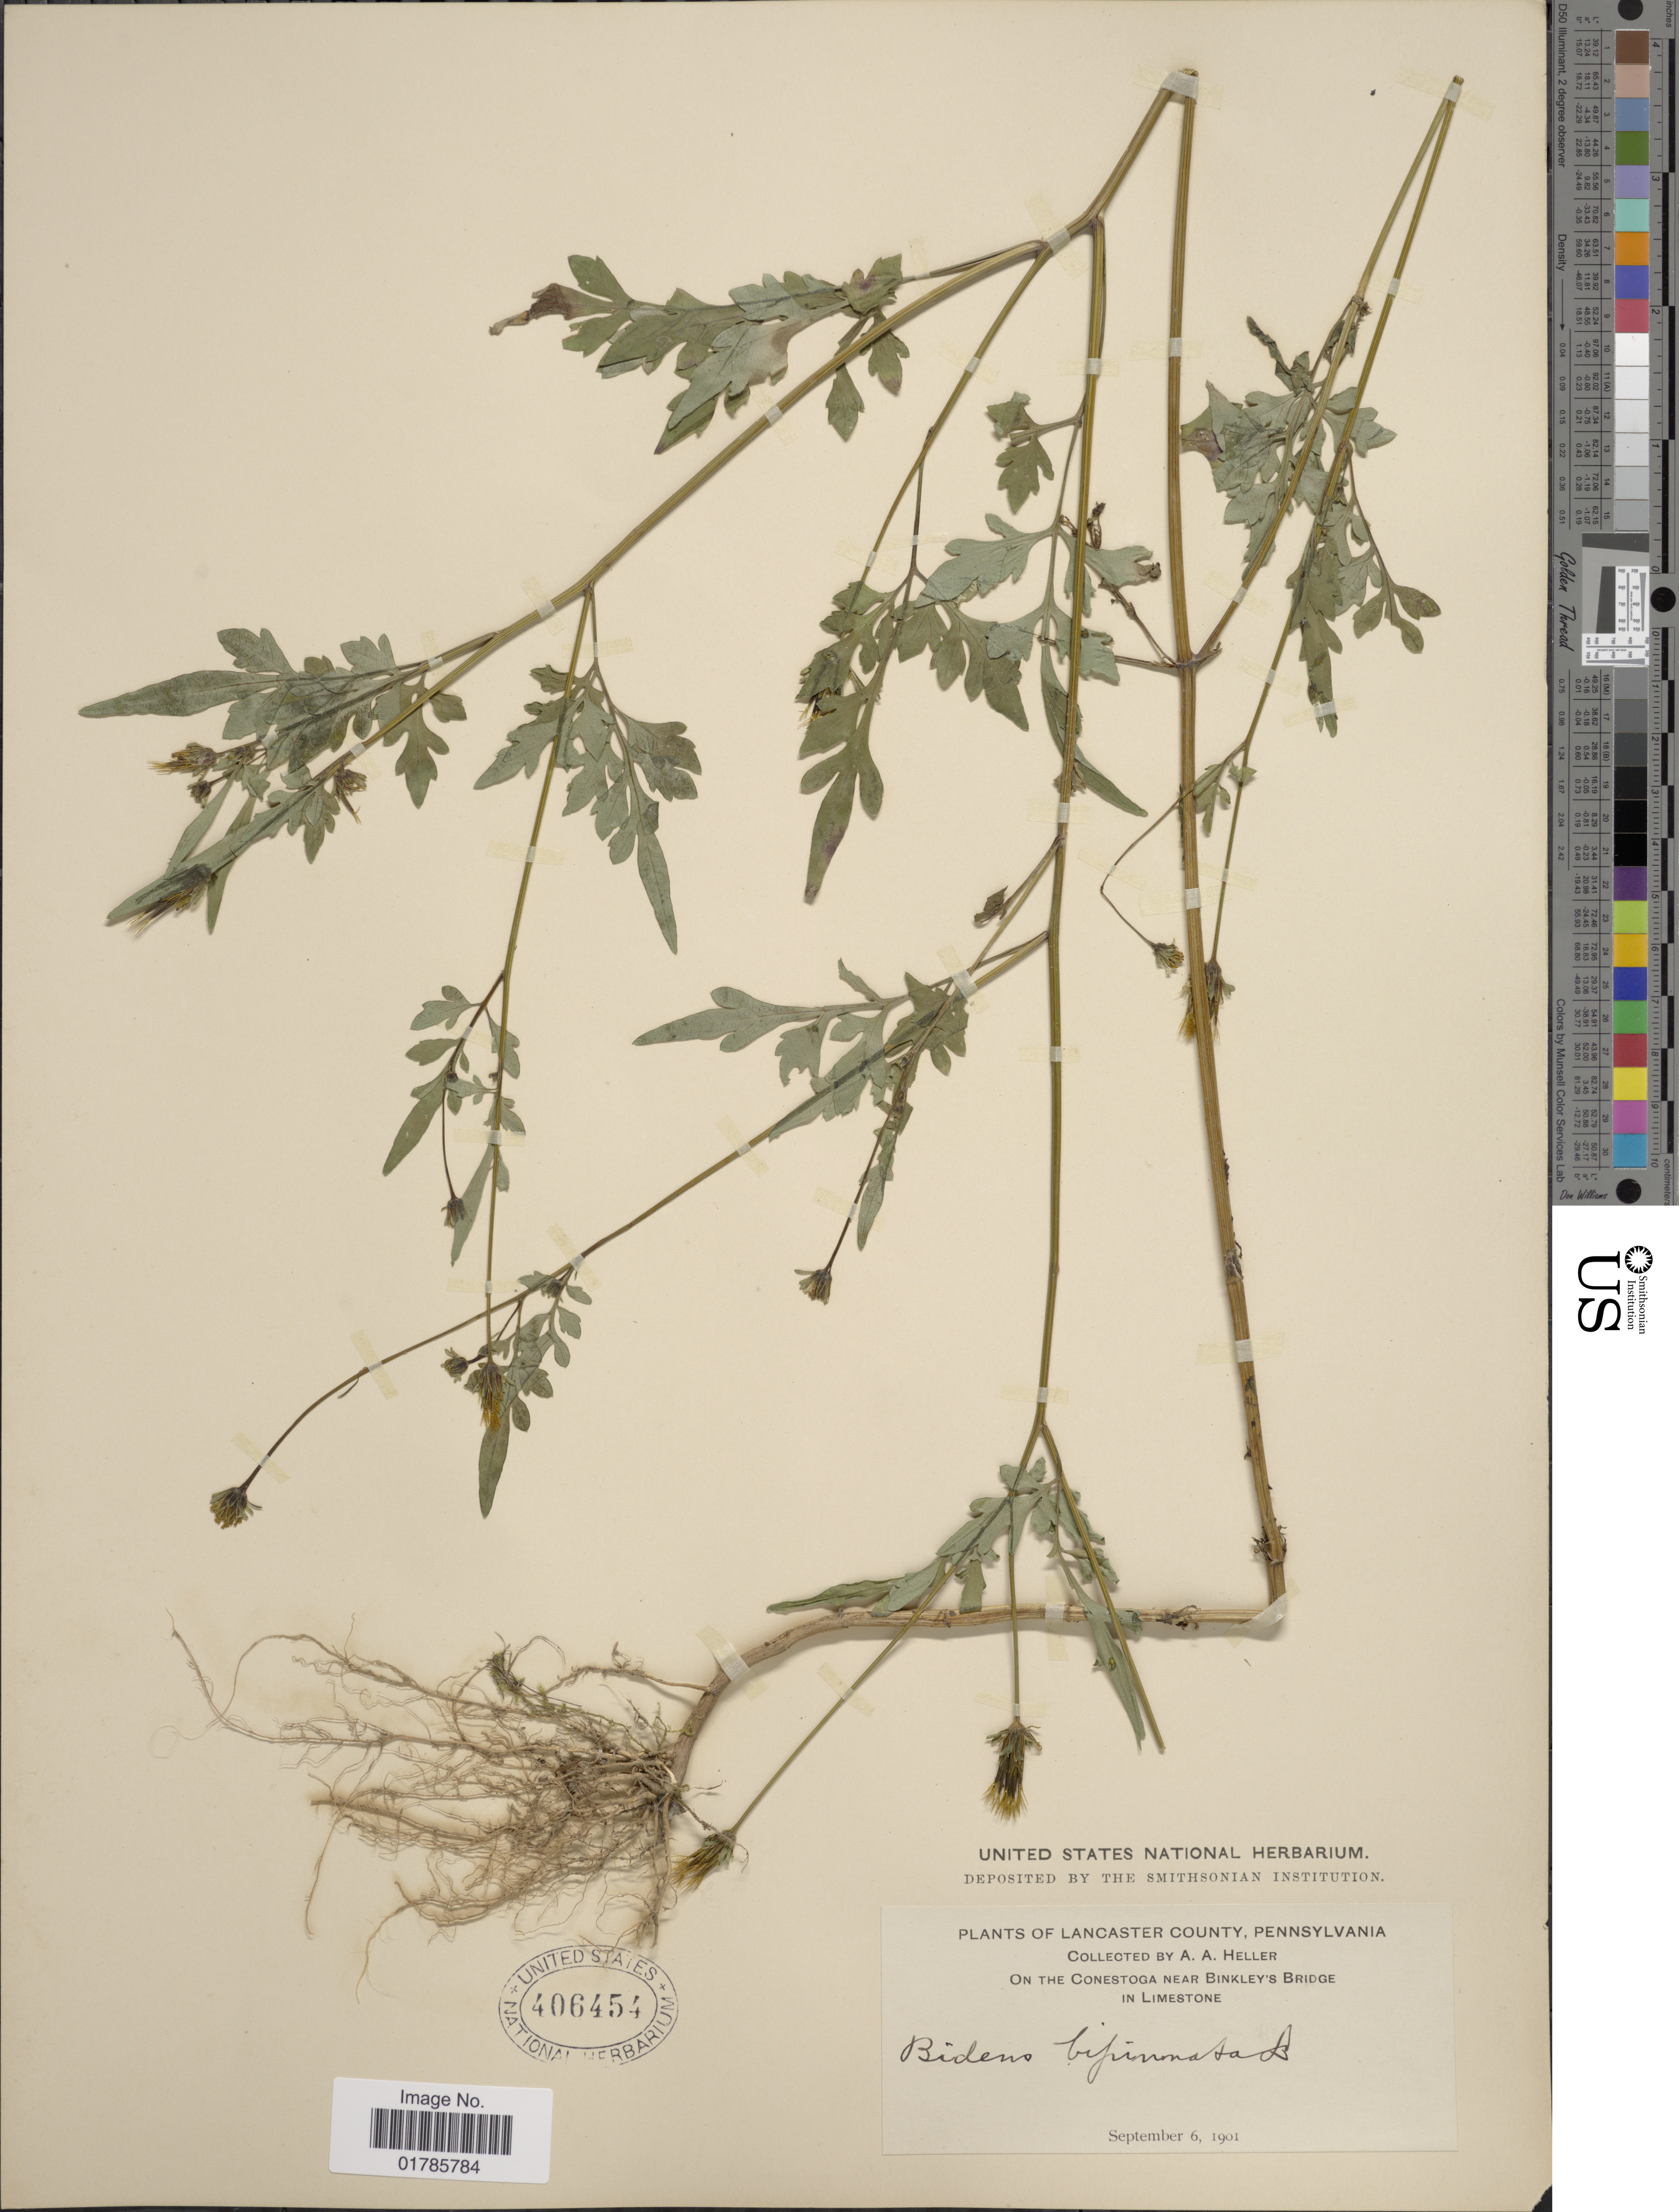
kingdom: Plantae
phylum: Tracheophyta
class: Magnoliopsida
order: Asterales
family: Asteraceae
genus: Bidens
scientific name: Bidens bipinnata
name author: L.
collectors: A. A. Heller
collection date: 1901-09-06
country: United States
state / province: Pennsylvania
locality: Lancaster County, on the Conestoga near Binkley's Bridge in Limestone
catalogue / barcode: US 406454